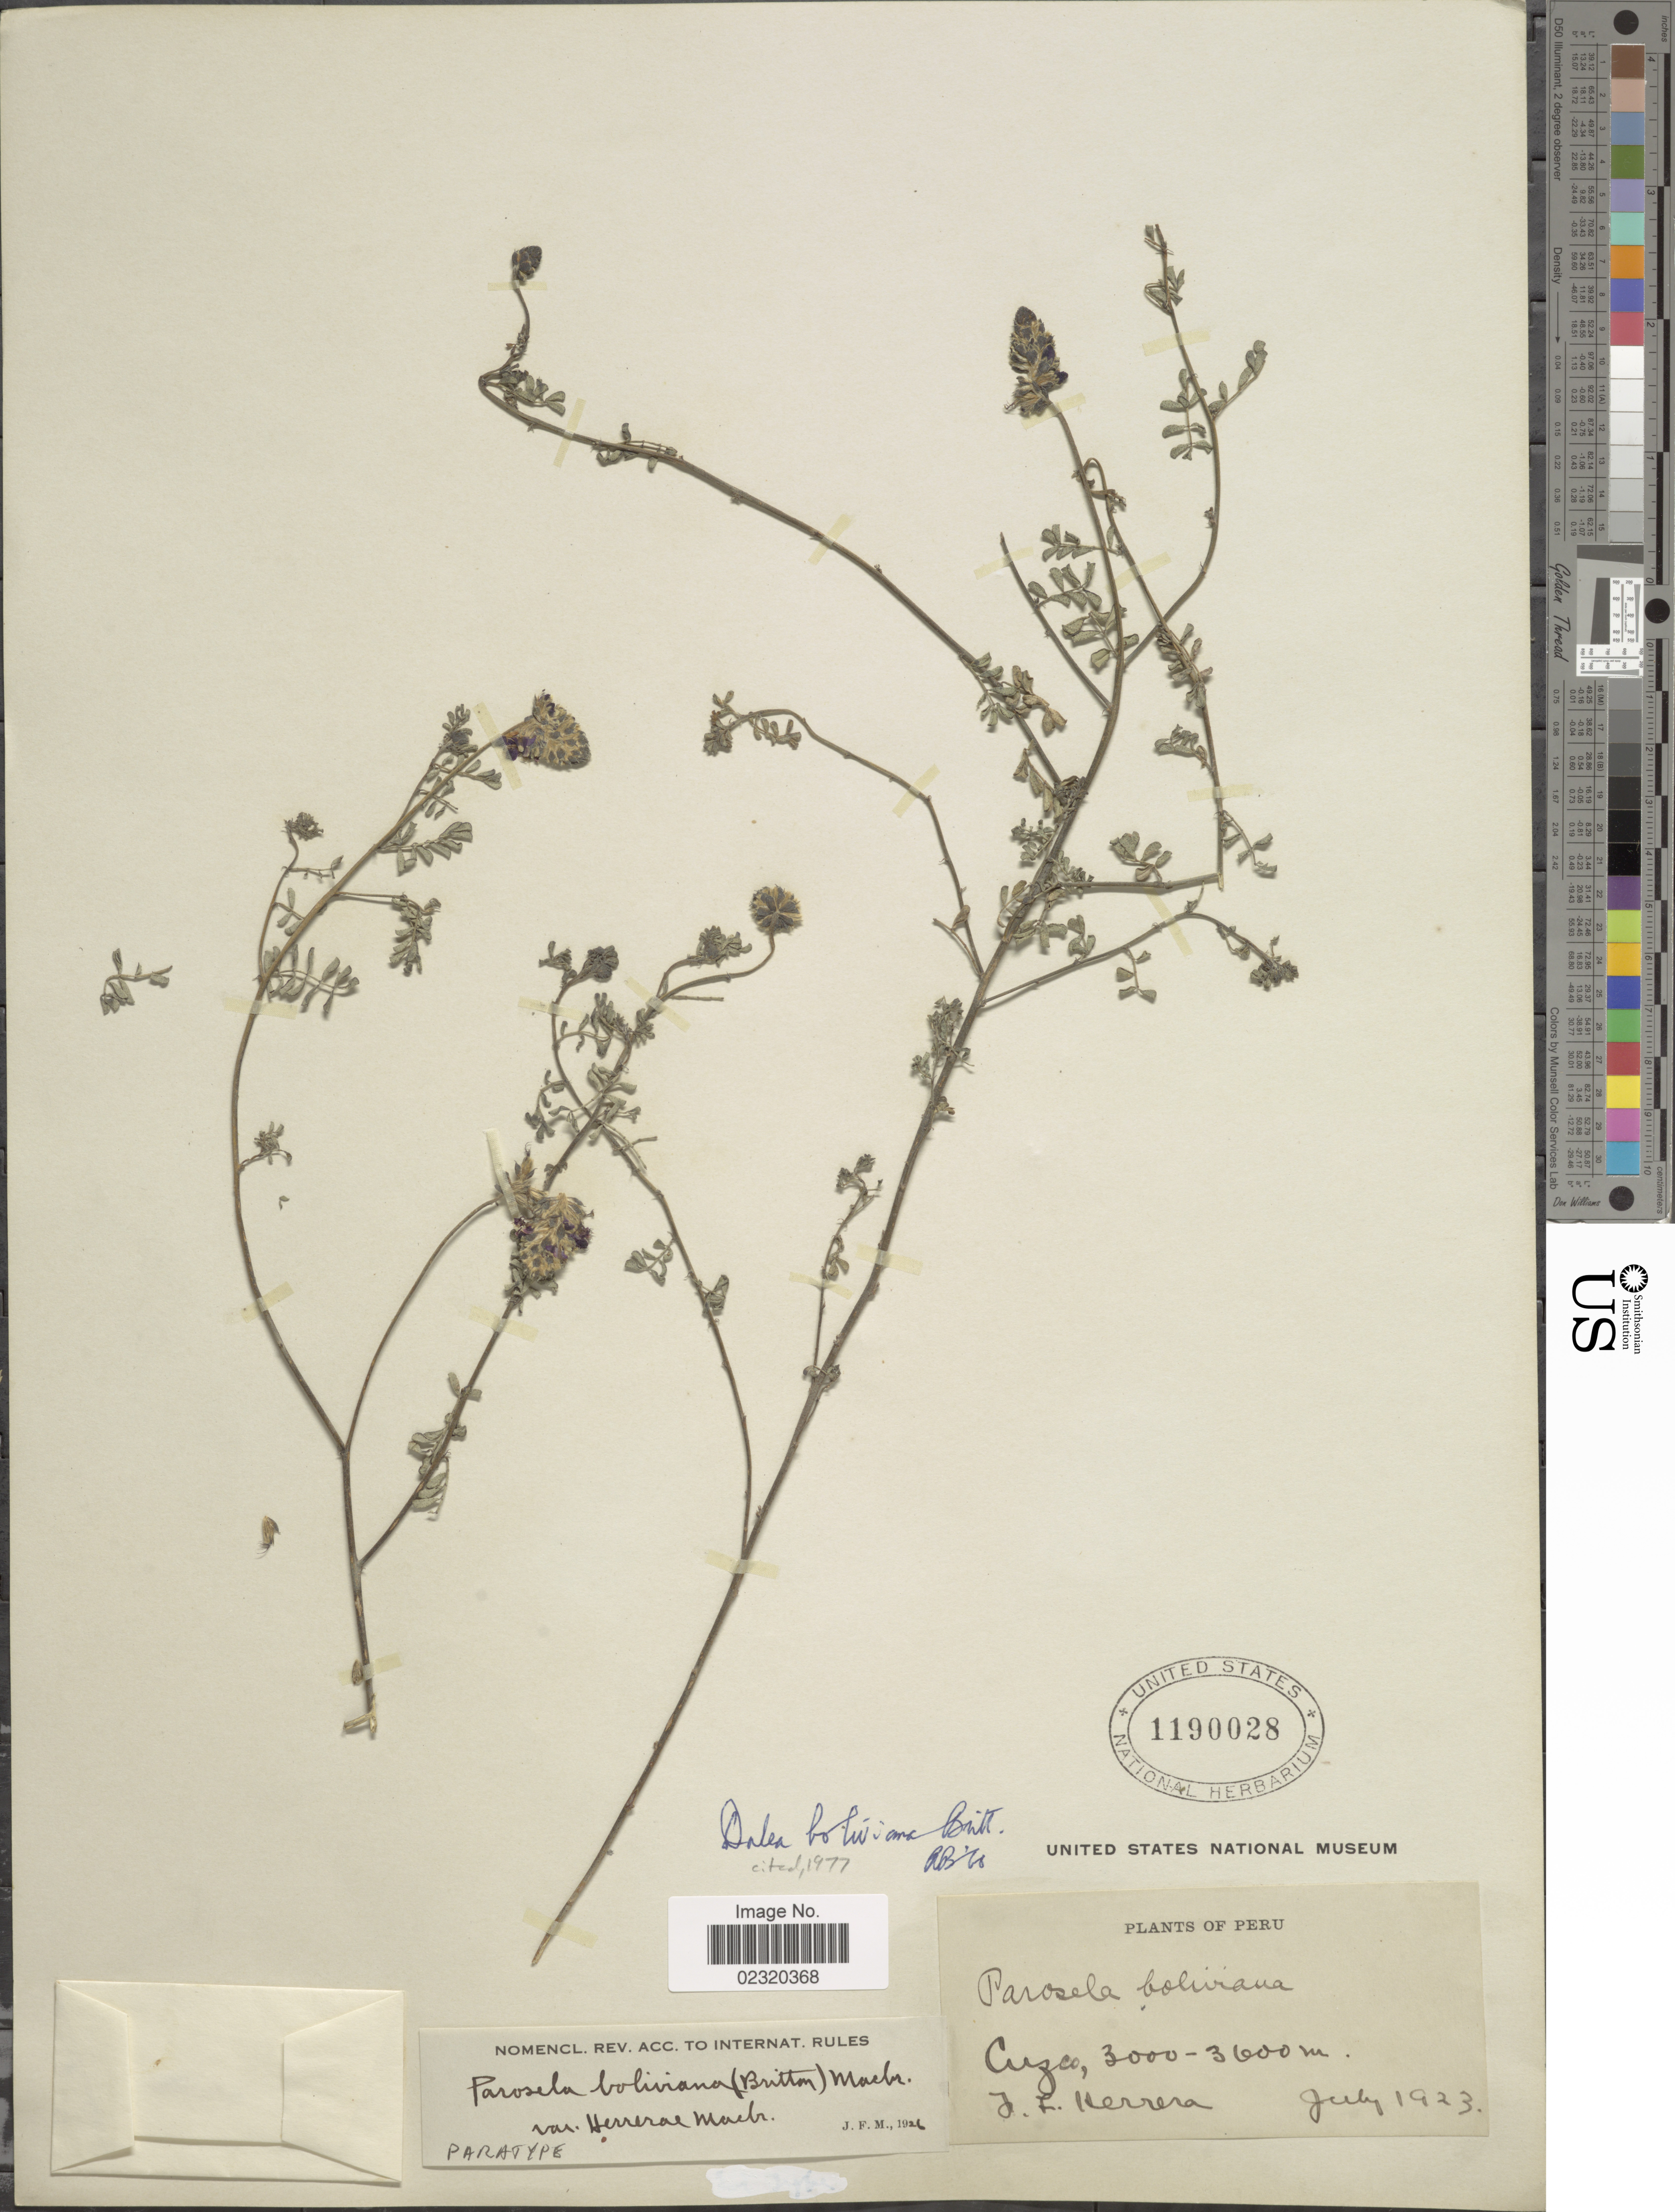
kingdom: Plantae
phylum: Tracheophyta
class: Magnoliopsida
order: Fabales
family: Fabaceae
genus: Dalea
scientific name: Dalea boliviana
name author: Britton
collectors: F. L. Herrera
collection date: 1923-07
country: Peru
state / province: Cusco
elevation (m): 3000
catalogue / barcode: US 1190028